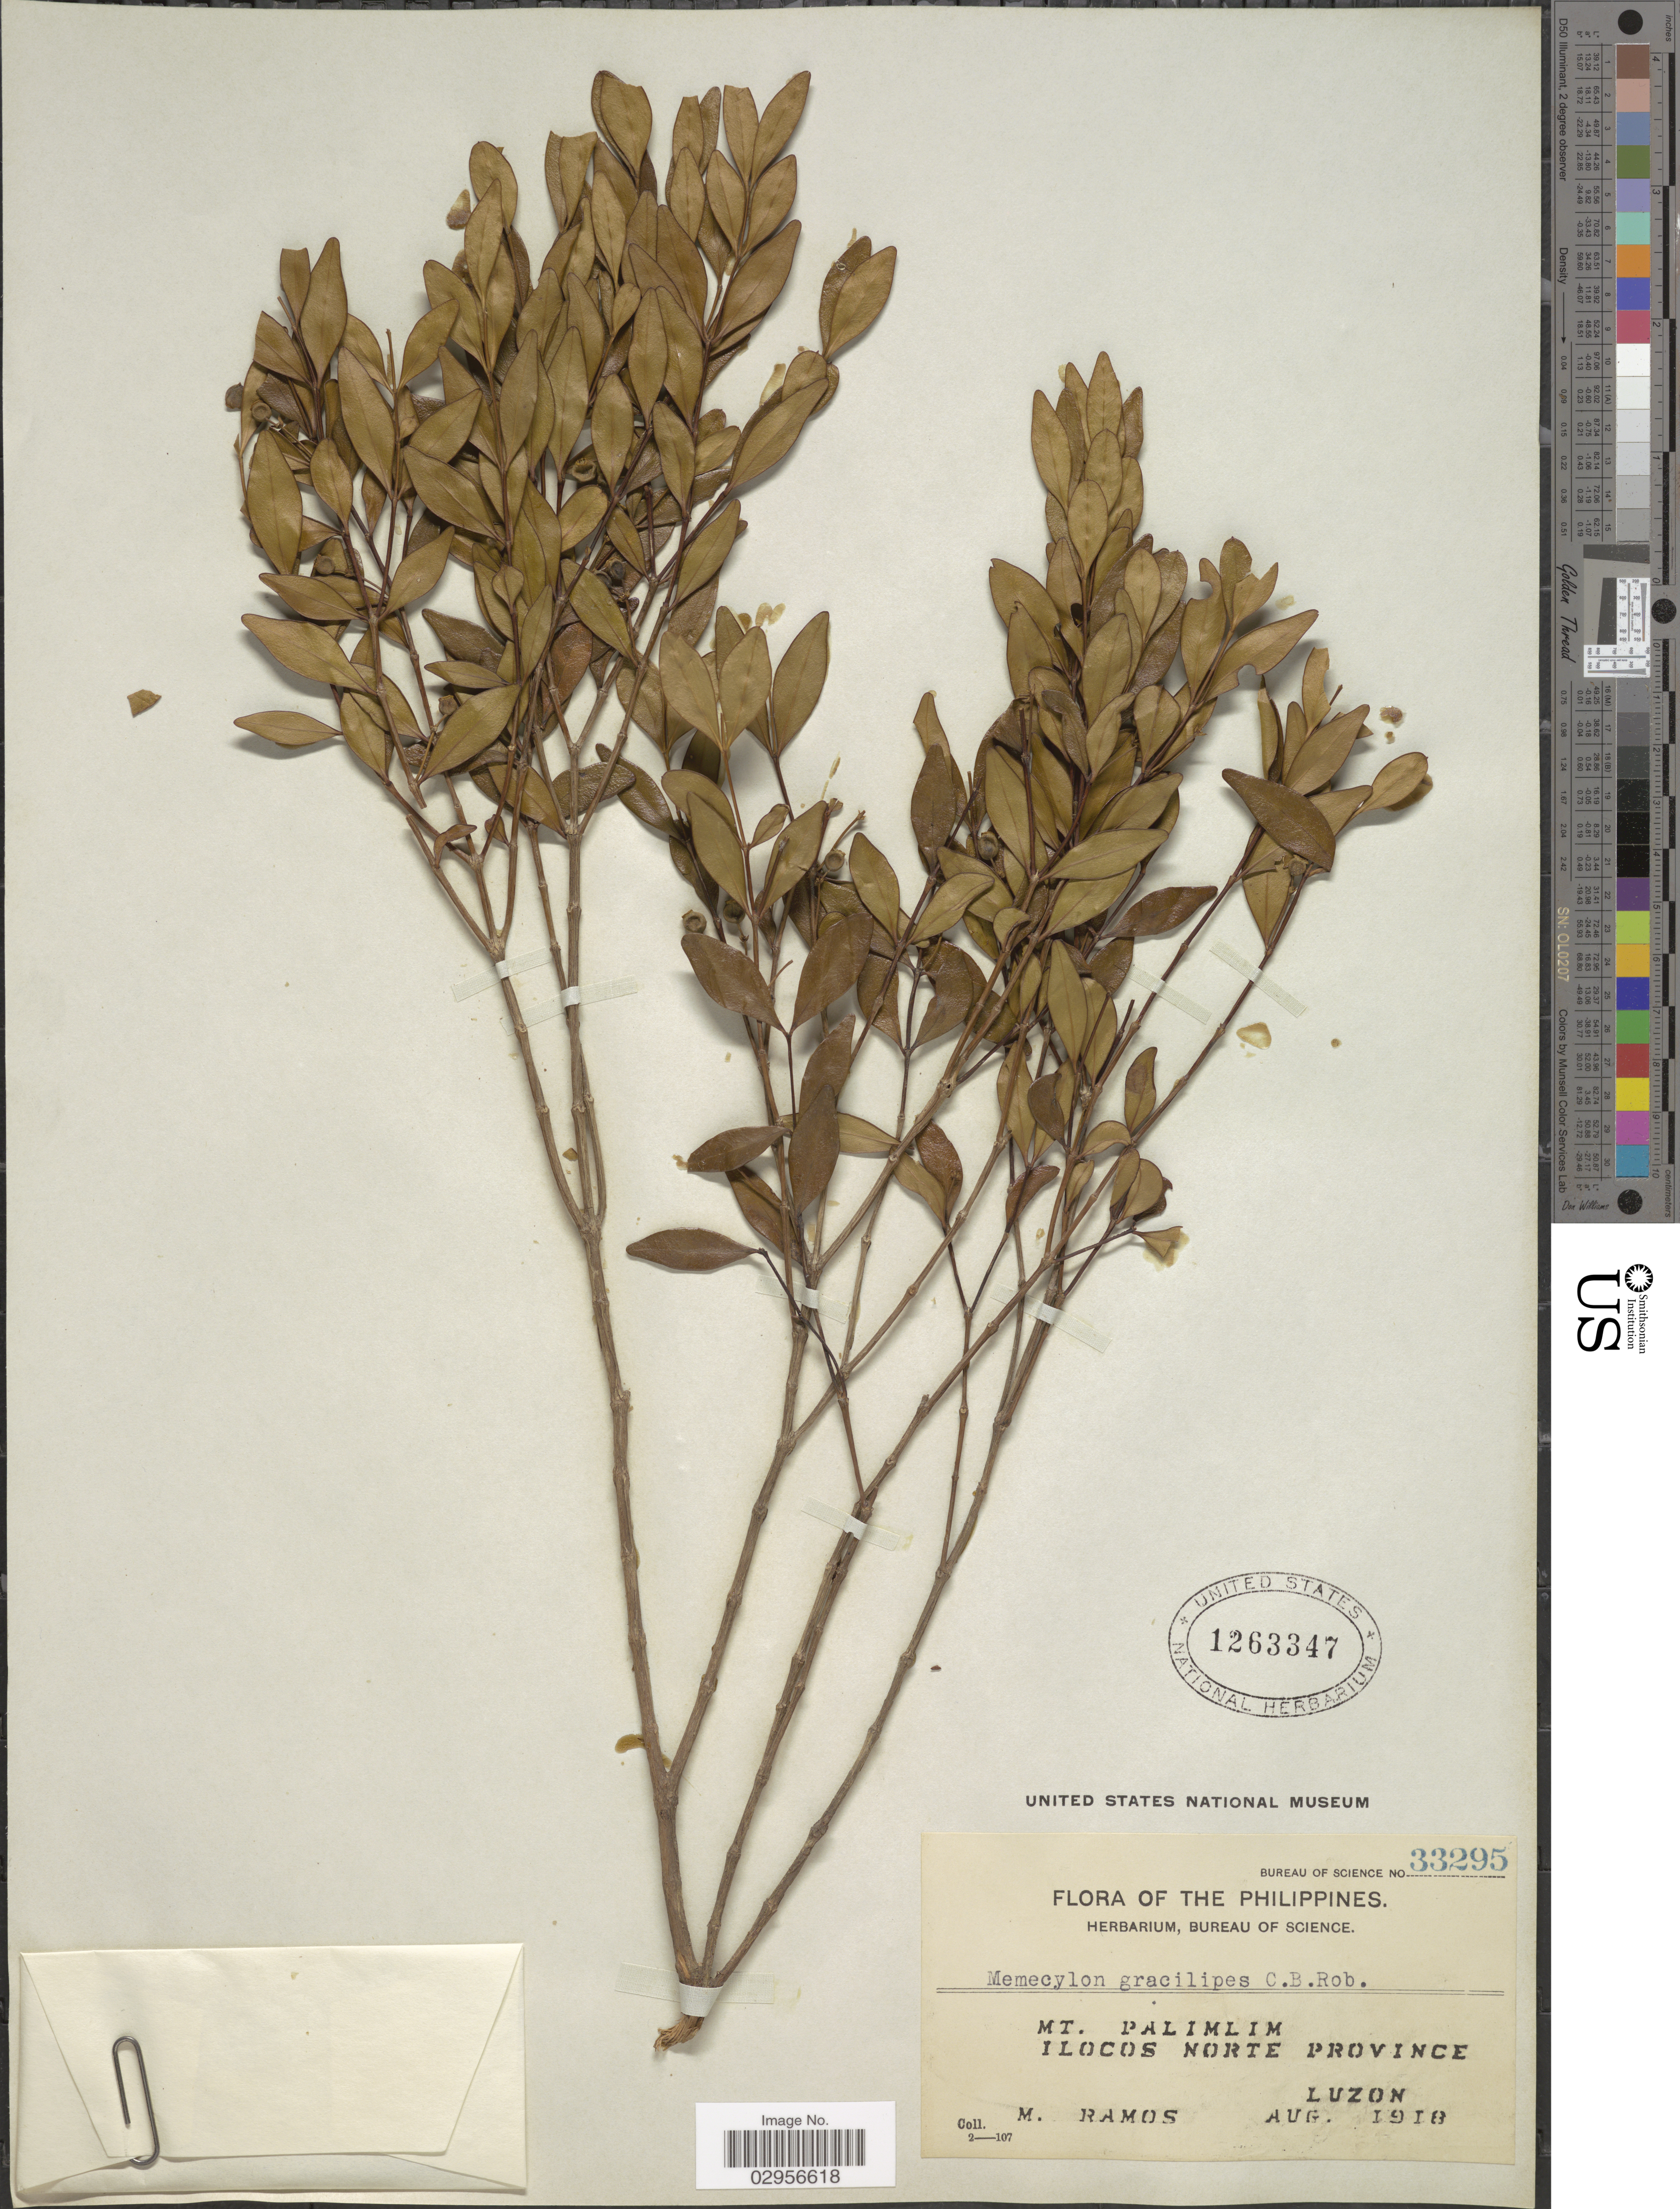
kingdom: Plantae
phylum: Tracheophyta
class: Magnoliopsida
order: Myrtales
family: Melastomataceae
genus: Memecylon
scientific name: Memecylon gracilipes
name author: B.L. Rob.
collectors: M. Ramos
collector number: Bureau of Science 33295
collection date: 1918-08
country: Philippines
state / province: Ilocos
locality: Mt. Palimlim, Ilocos Norte Province, Luzon.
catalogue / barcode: US 1263347